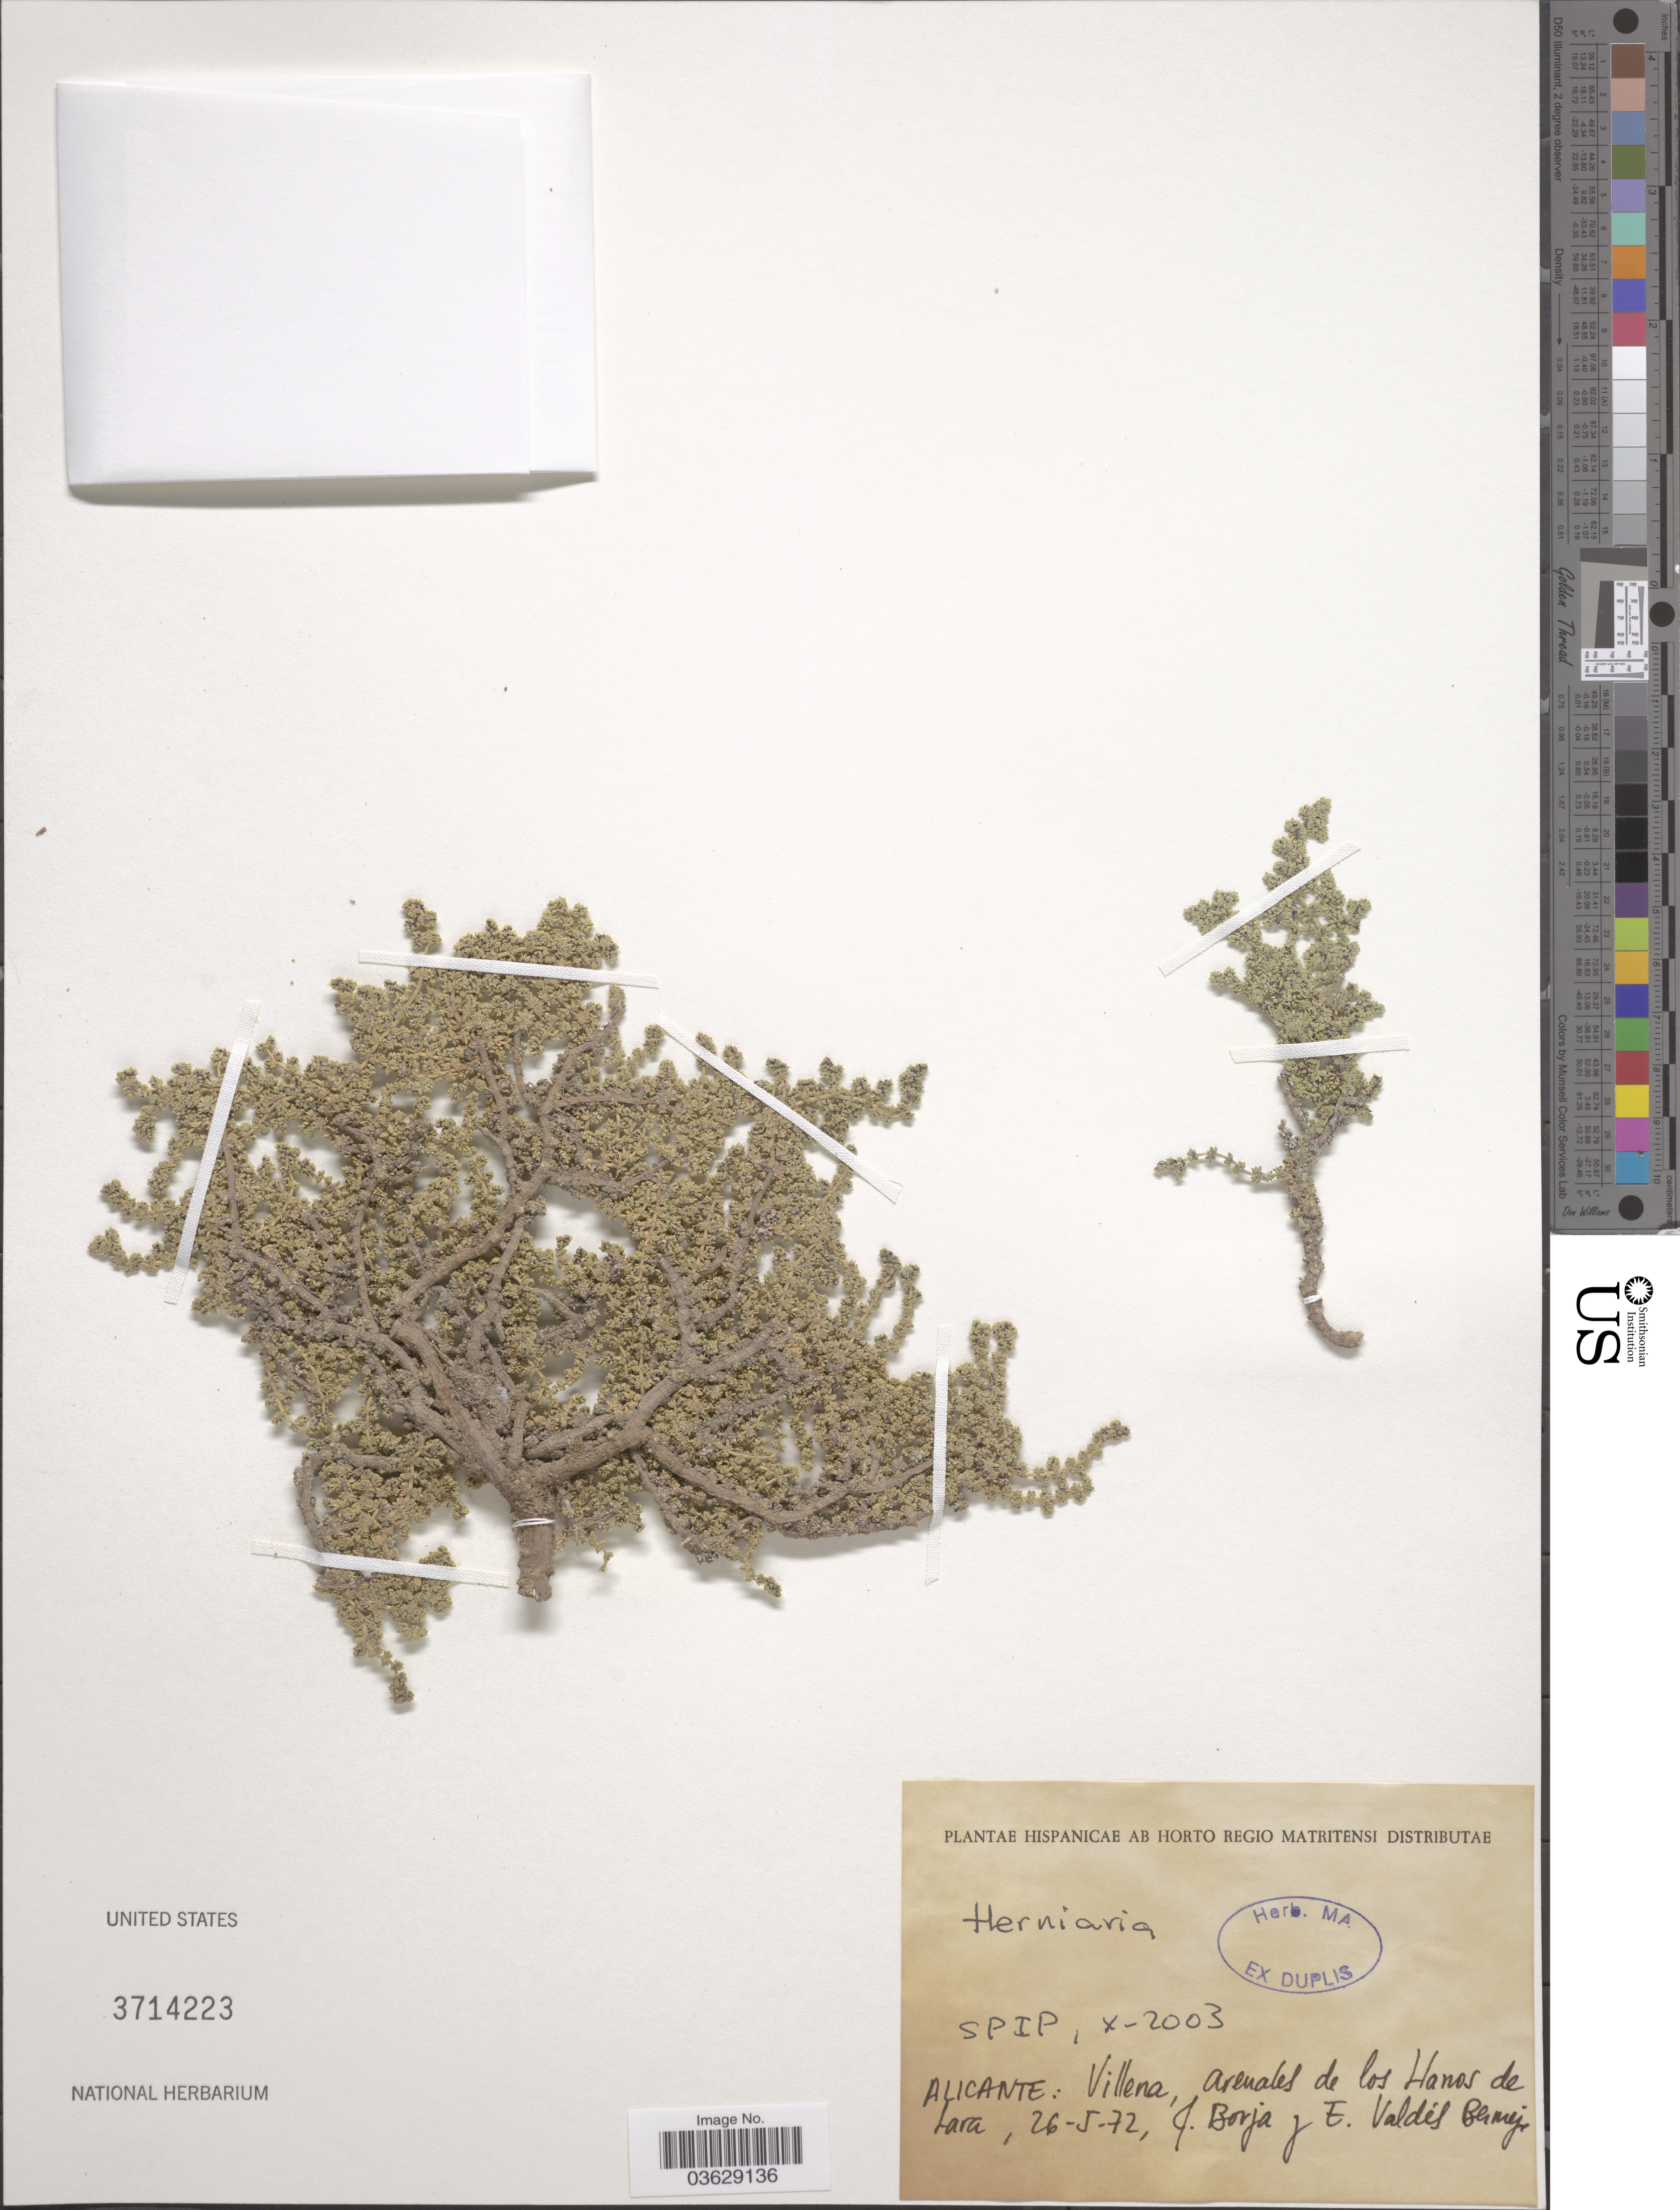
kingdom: Plantae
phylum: Tracheophyta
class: Magnoliopsida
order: Caryophyllales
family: Caryophyllaceae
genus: Herniaria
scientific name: Herniaria sp.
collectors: J. Borja & E. Valdes Bermejo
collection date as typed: Transcribed d/m/y: 26/5/72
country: Spain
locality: Hispanicae. Alicante: Villena, arenales de los Hanos de Lara.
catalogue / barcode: US 3714223